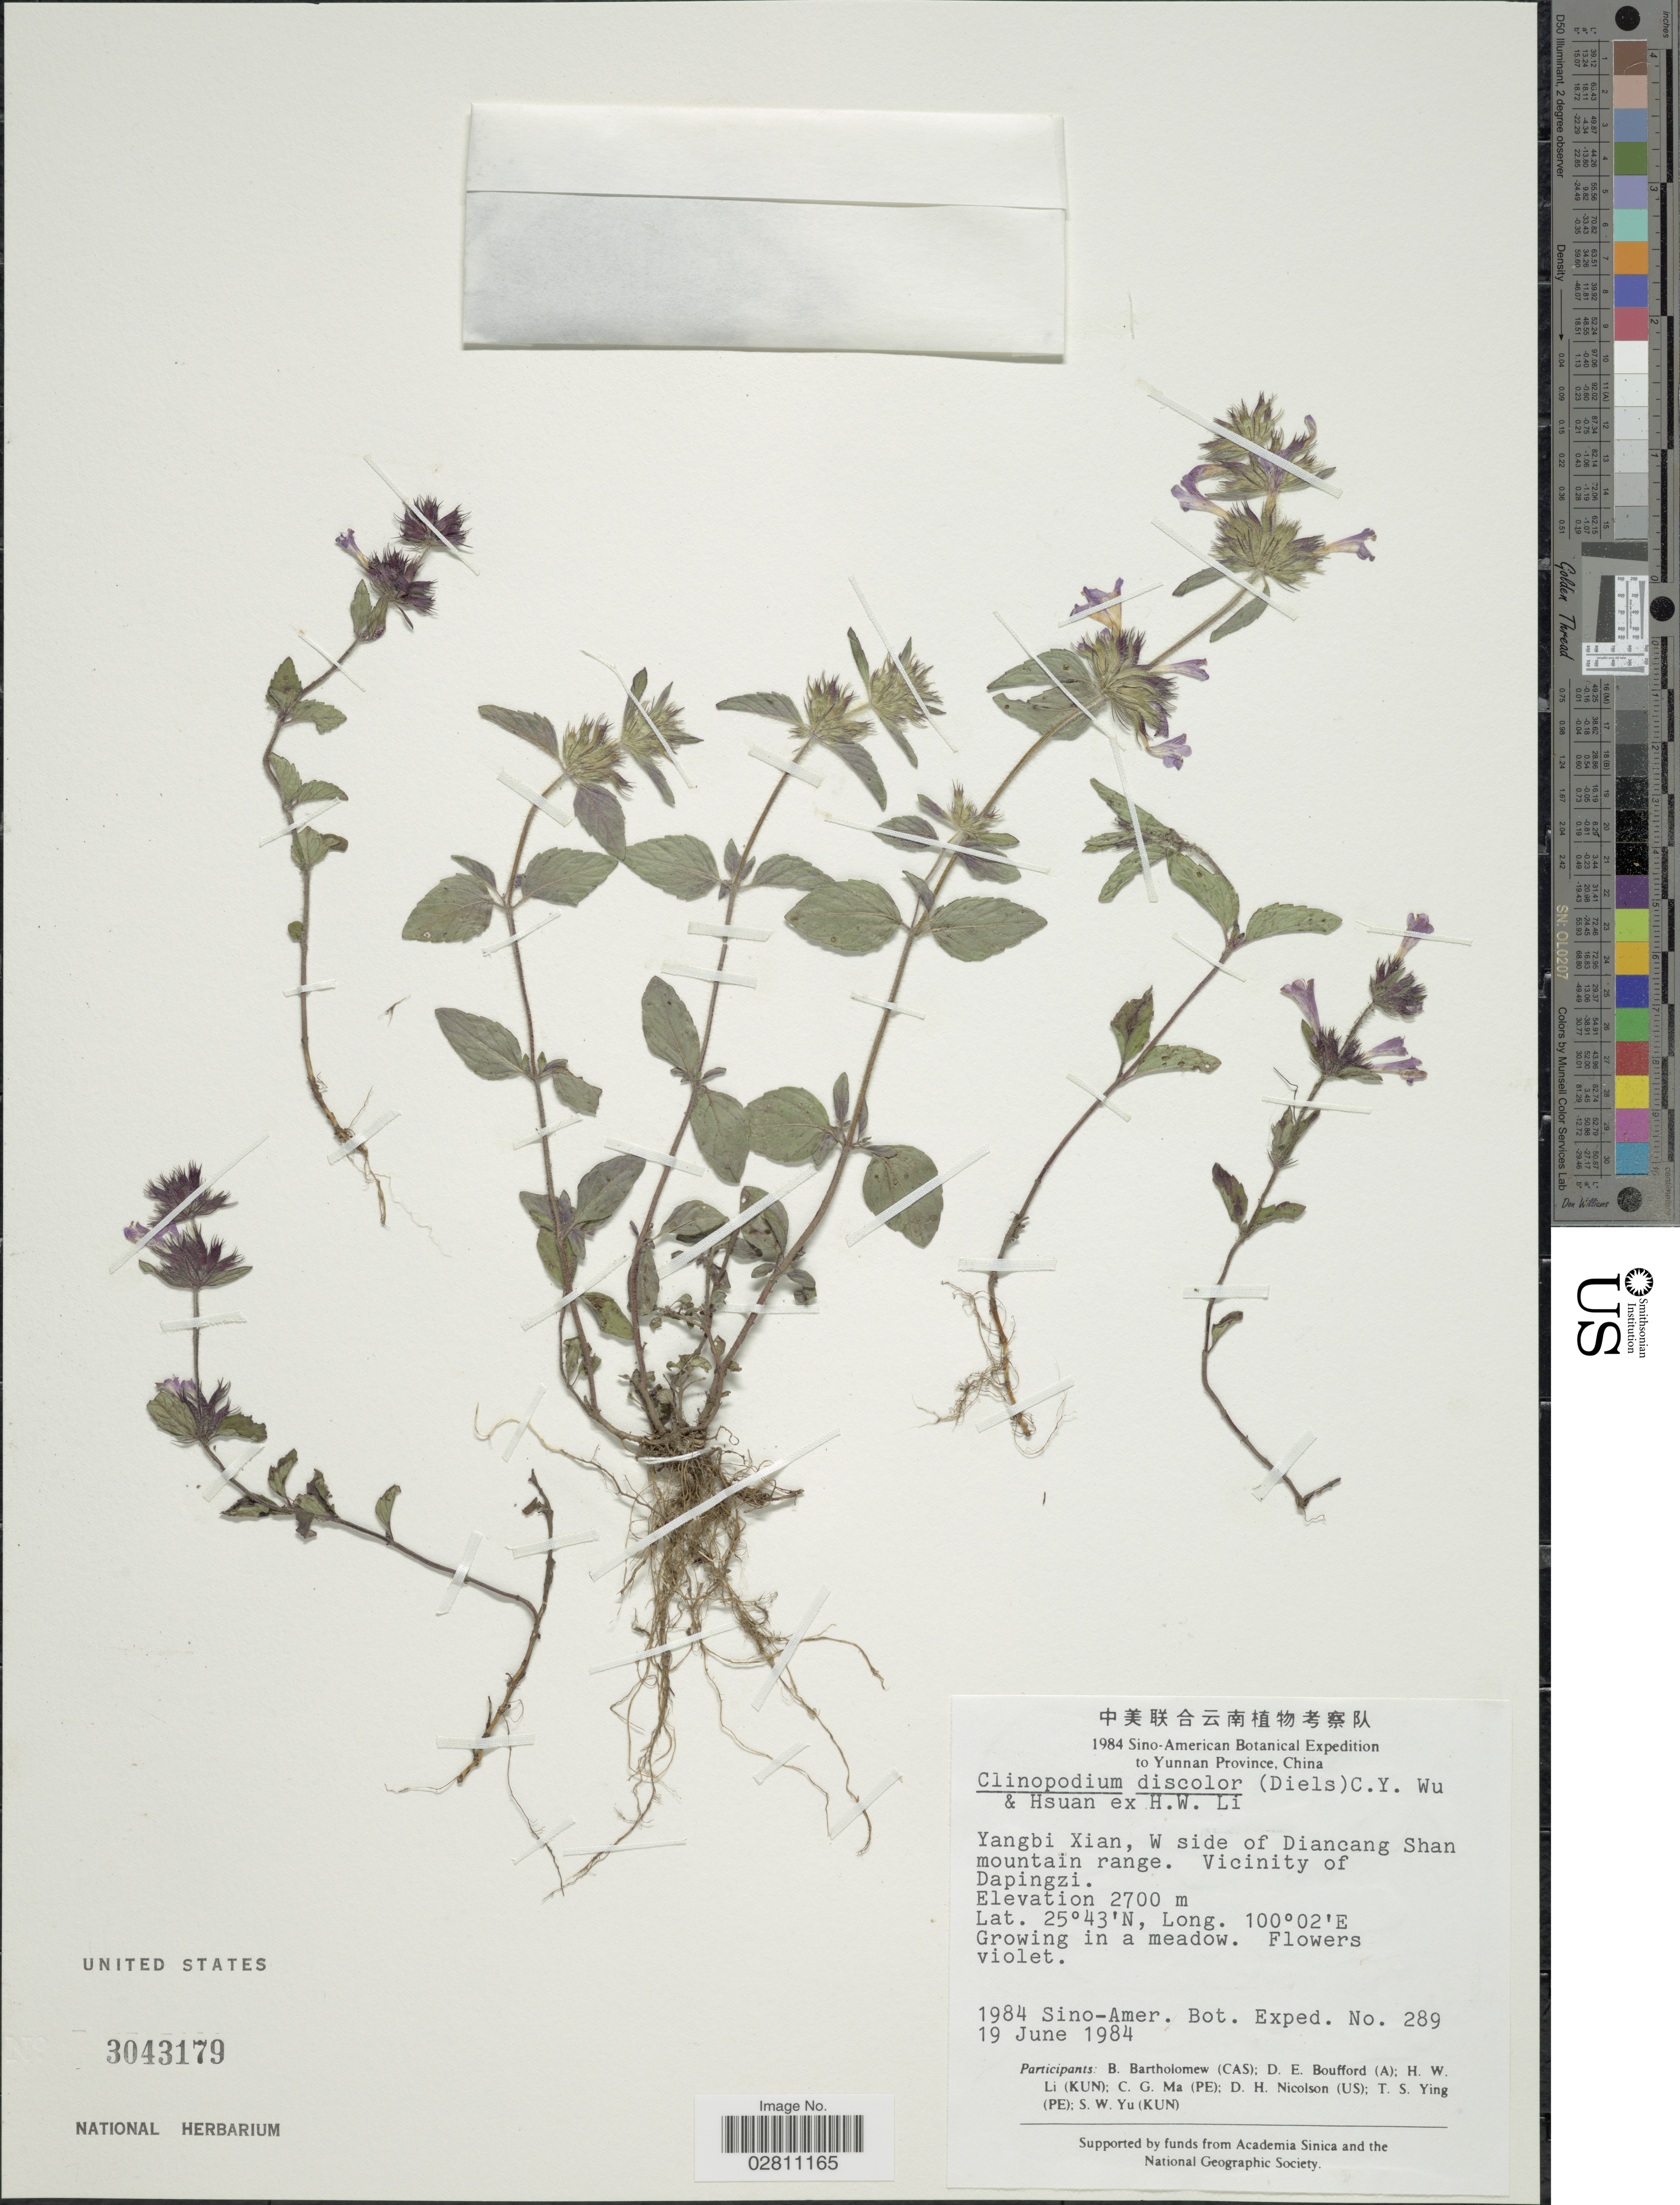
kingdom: Plantae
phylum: Tracheophyta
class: Magnoliopsida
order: Lamiales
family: Lamiaceae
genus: Clinopodium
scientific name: Clinopodium discolor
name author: (Diels) C.Y. Wu & S.J. Hsuan ex H.W. Li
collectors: Sino-Amer. Bot. Exped. 1984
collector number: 289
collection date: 1984-06-19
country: China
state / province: Yunnan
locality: Yangbi Xian, W side of Diancang Shan mountain range. Vicinity of Dapingzi.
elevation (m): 2700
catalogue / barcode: US 3043179